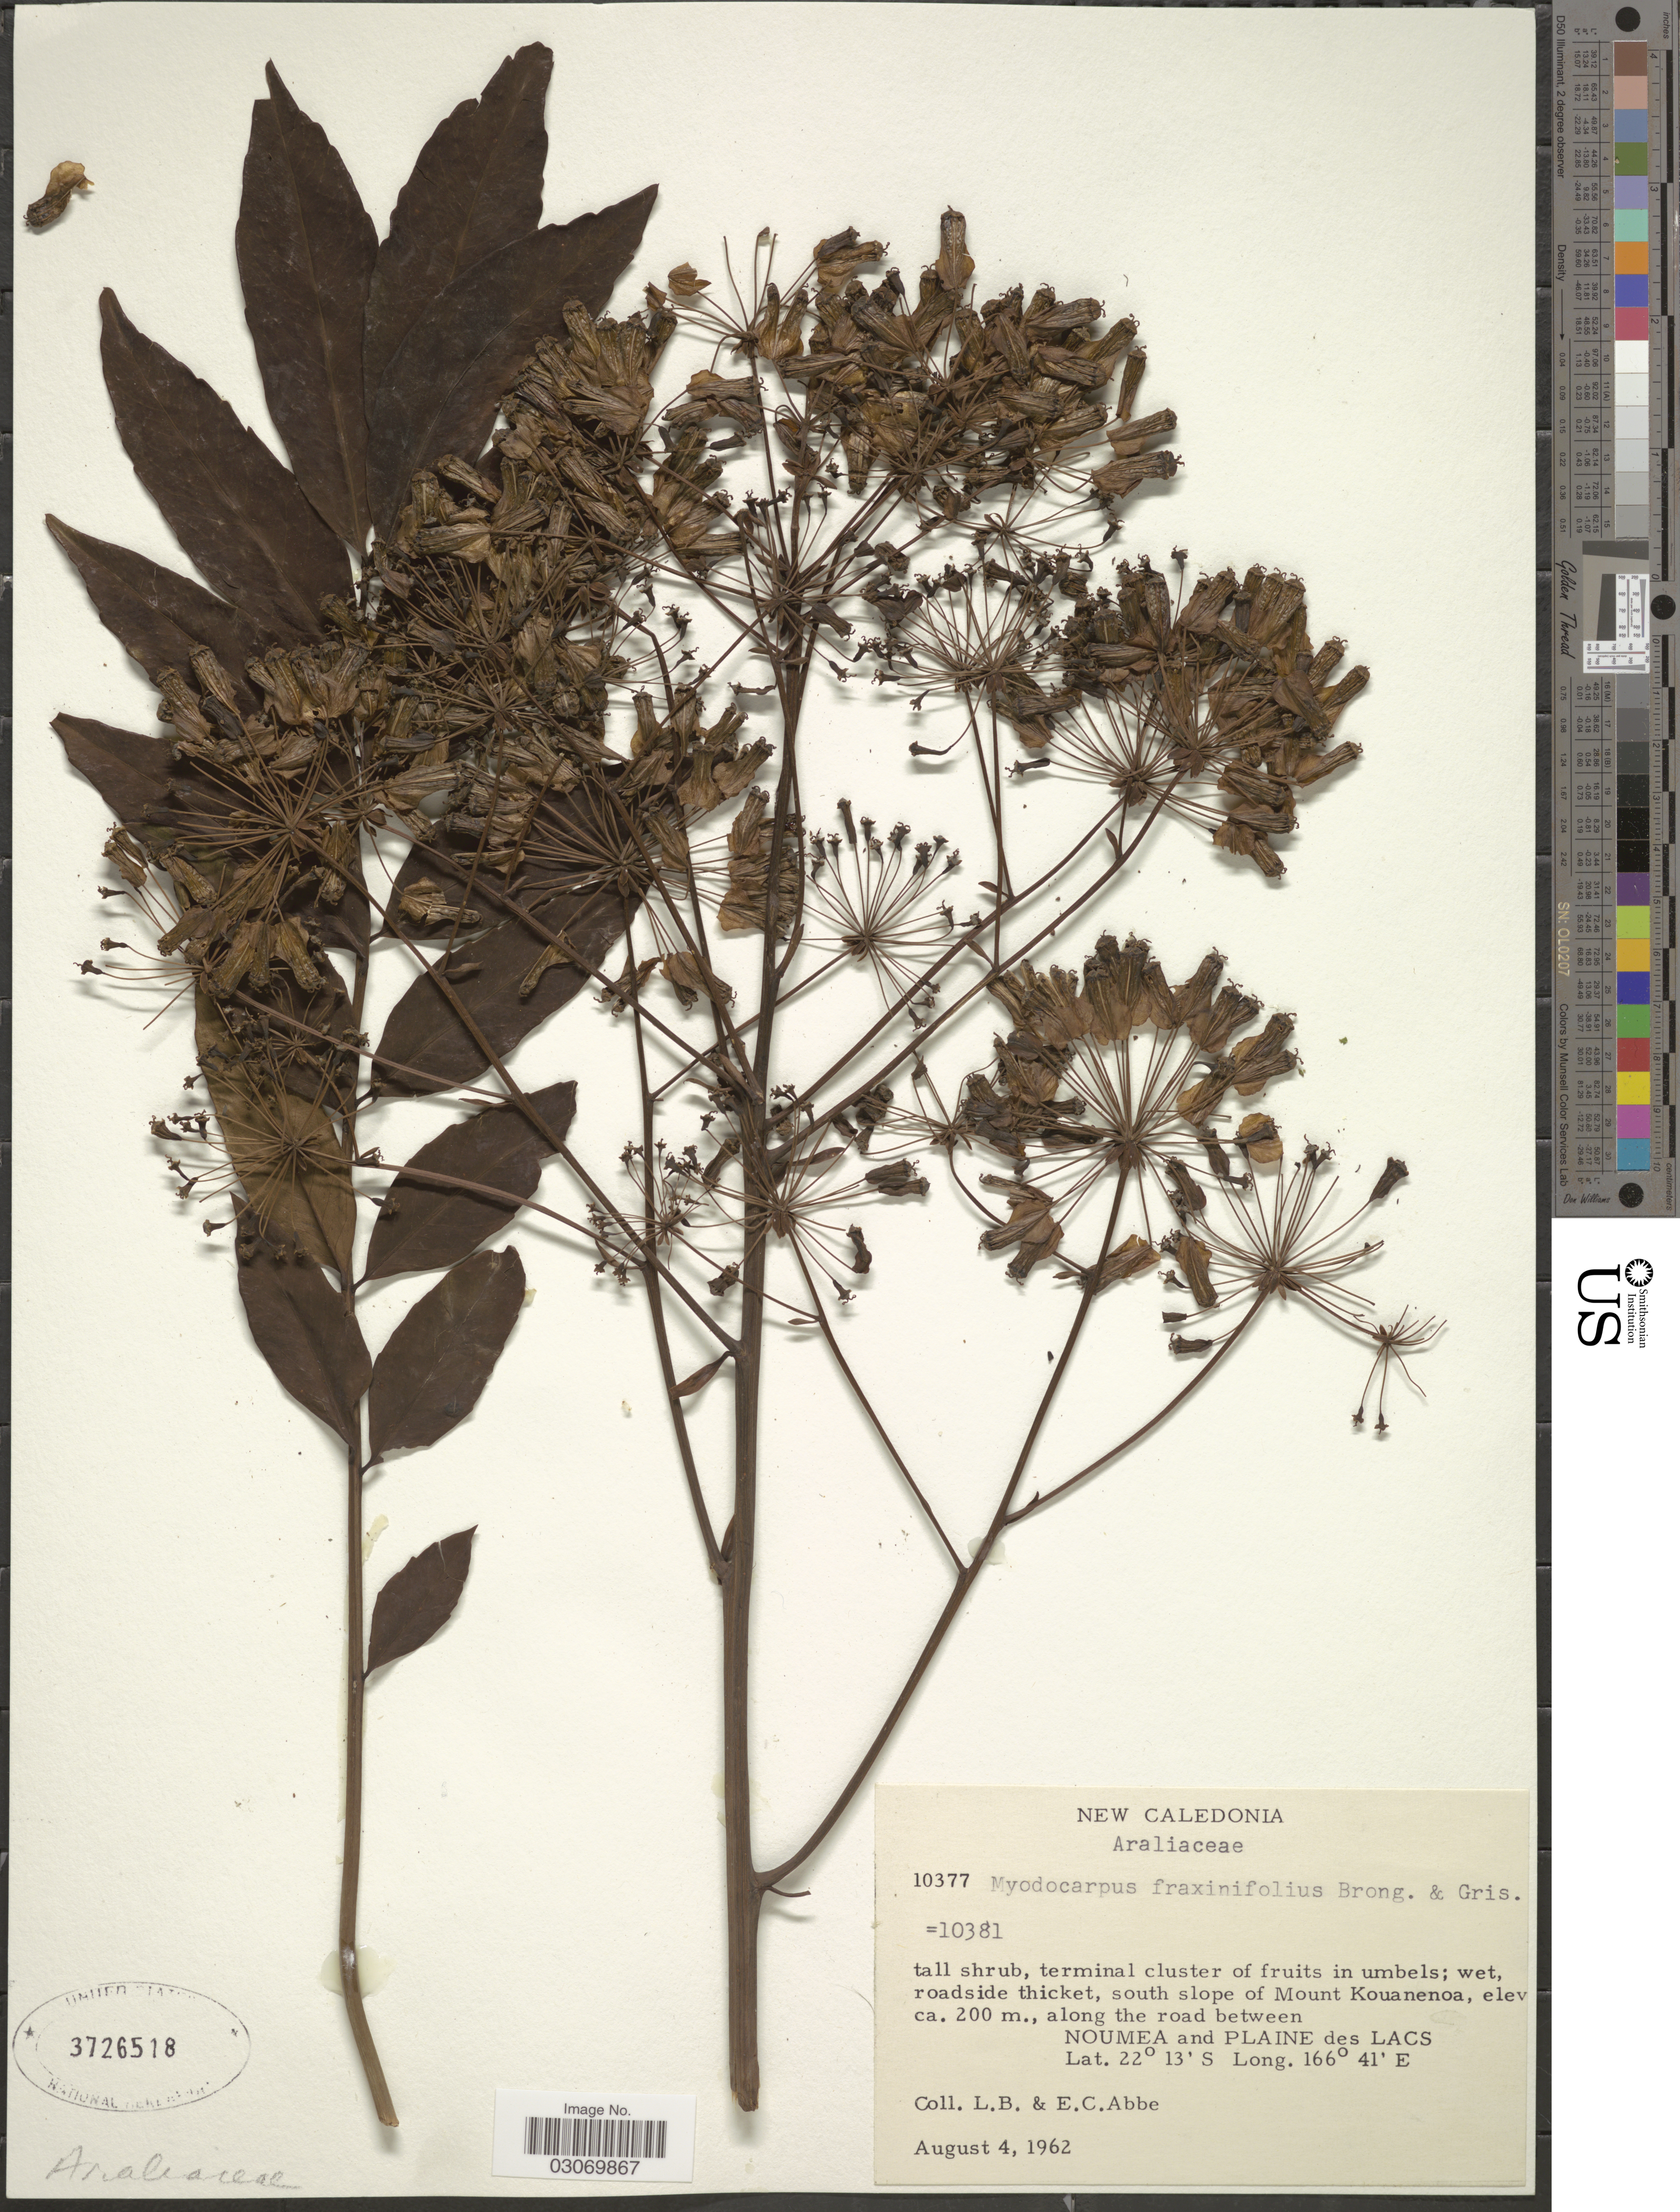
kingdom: Plantae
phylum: Tracheophyta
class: Magnoliopsida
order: Apiales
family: Myodocarpaceae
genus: Myodocarpus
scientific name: Myodocarpus fraxinifolius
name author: Brongn. & Gris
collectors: L. B. Abbe & E. C. Abbe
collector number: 10377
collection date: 1962-08-04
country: New Caledonia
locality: South slope of Mount Kouanenoa, along the road between, Noumea and Plaine des Lacs.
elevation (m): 200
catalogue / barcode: US 3726518